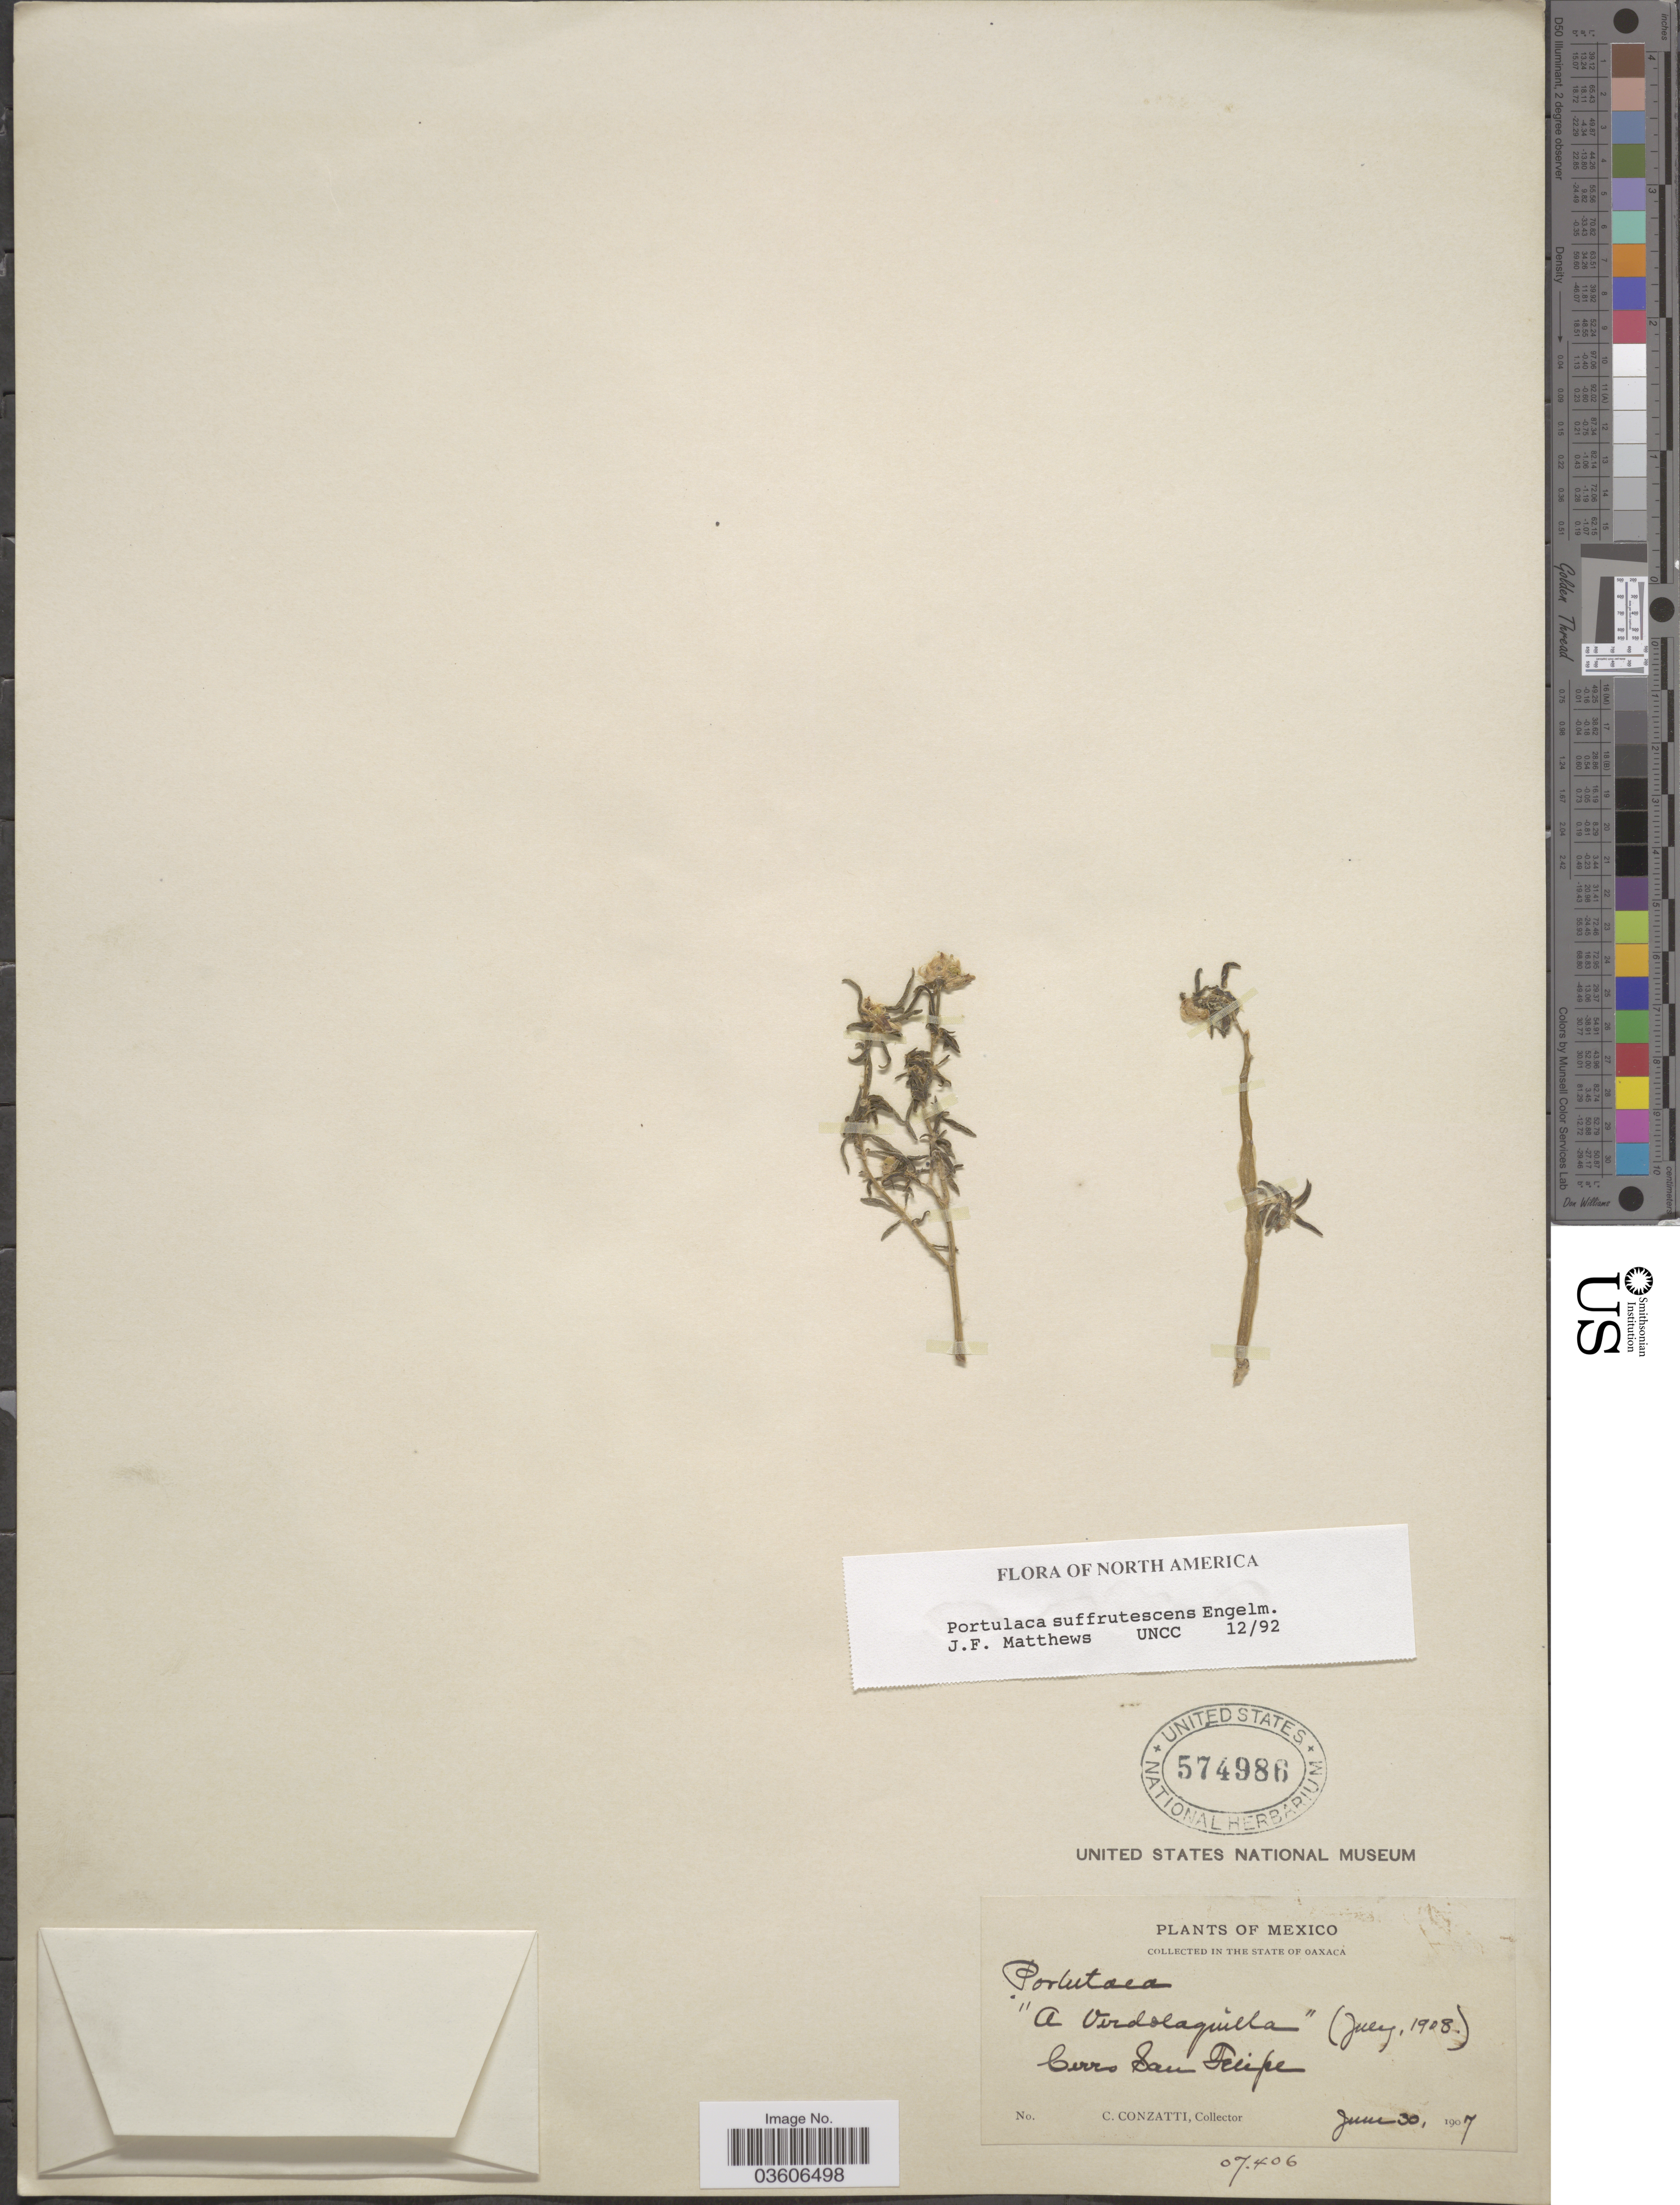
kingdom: Plantae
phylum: Tracheophyta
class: Magnoliopsida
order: Caryophyllales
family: Portulacaceae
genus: Portulaca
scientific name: Portulaca suffrutescens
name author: Engelm.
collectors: C. Conzatti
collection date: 1907-06-30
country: Mexico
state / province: Oaxaca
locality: Cerro San Felipe.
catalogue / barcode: US 574986